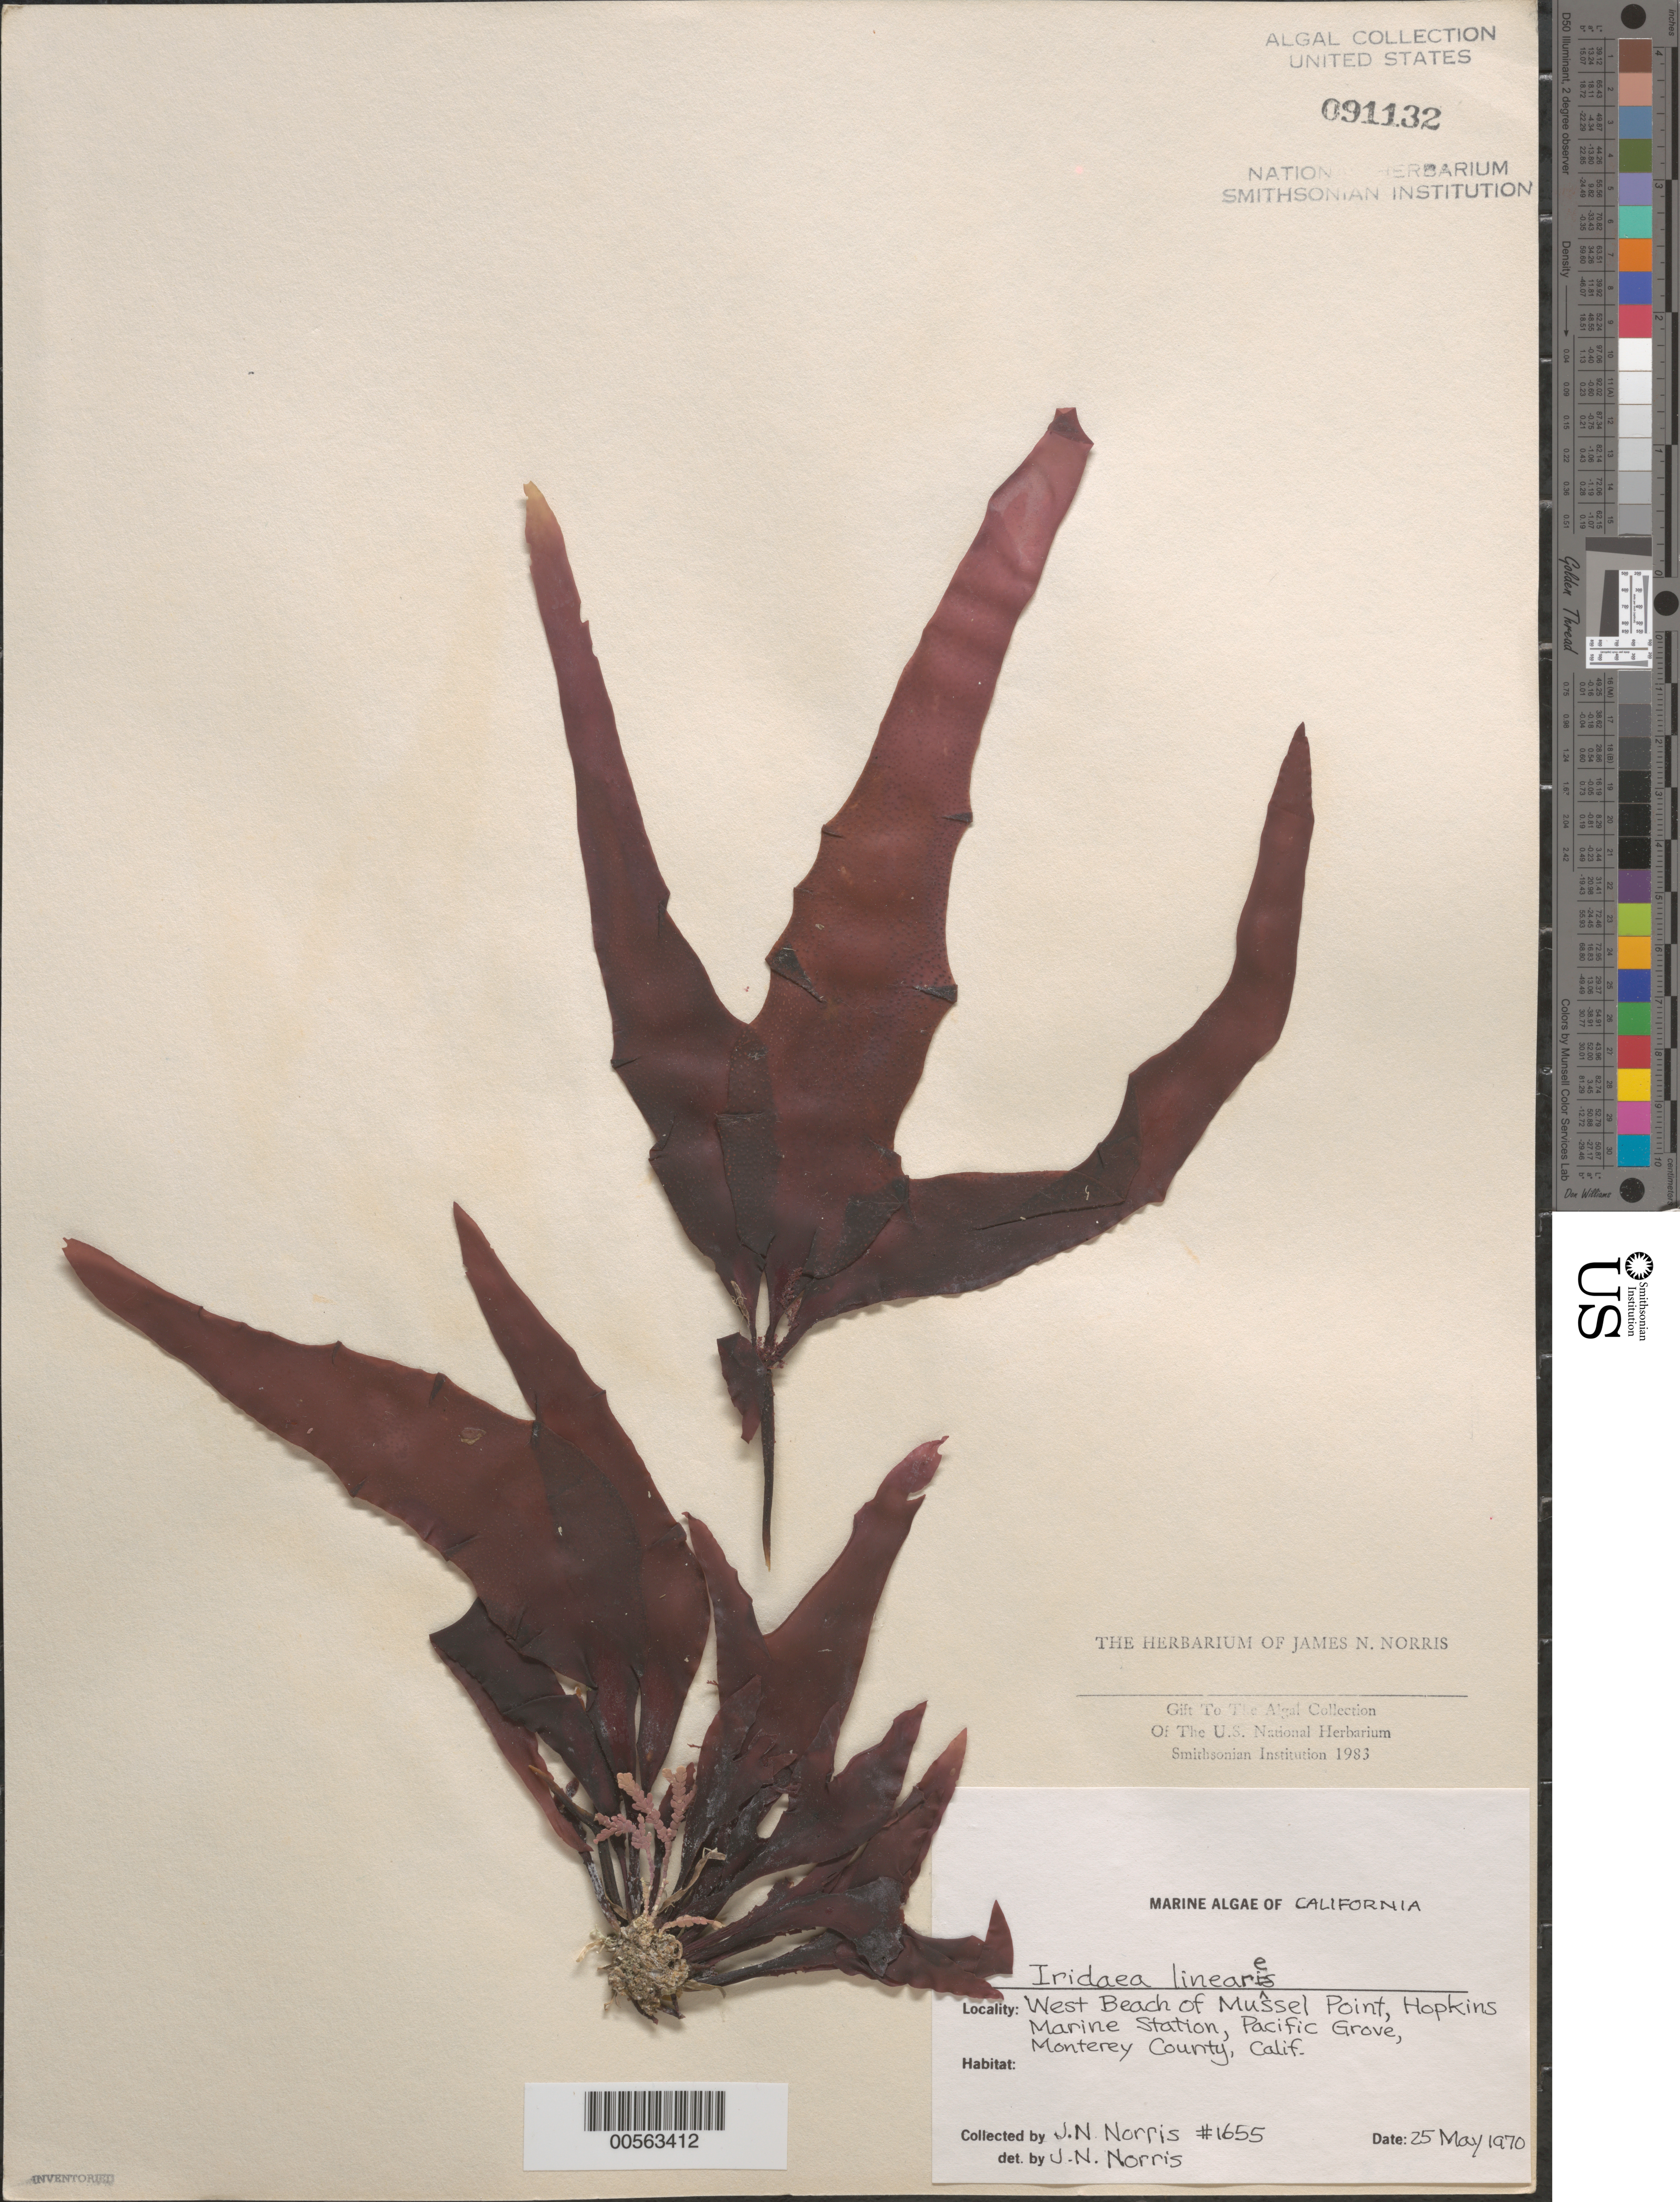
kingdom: Plantae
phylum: Rhodophyta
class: Florideophyceae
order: Gigartinales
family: Gigartinaceae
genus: Mazzaella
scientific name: Mazzaella linearis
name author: (Setchell & N.L. Gardner) Fredericq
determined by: Algae name updating Project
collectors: J. N. Norris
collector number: JN-1655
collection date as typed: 25 May 1970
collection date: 1970-05-25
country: United States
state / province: California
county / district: Monterey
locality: West Beach, Hopkins Marine Station, Mussel Point, Pacific Grove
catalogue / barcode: US 91132